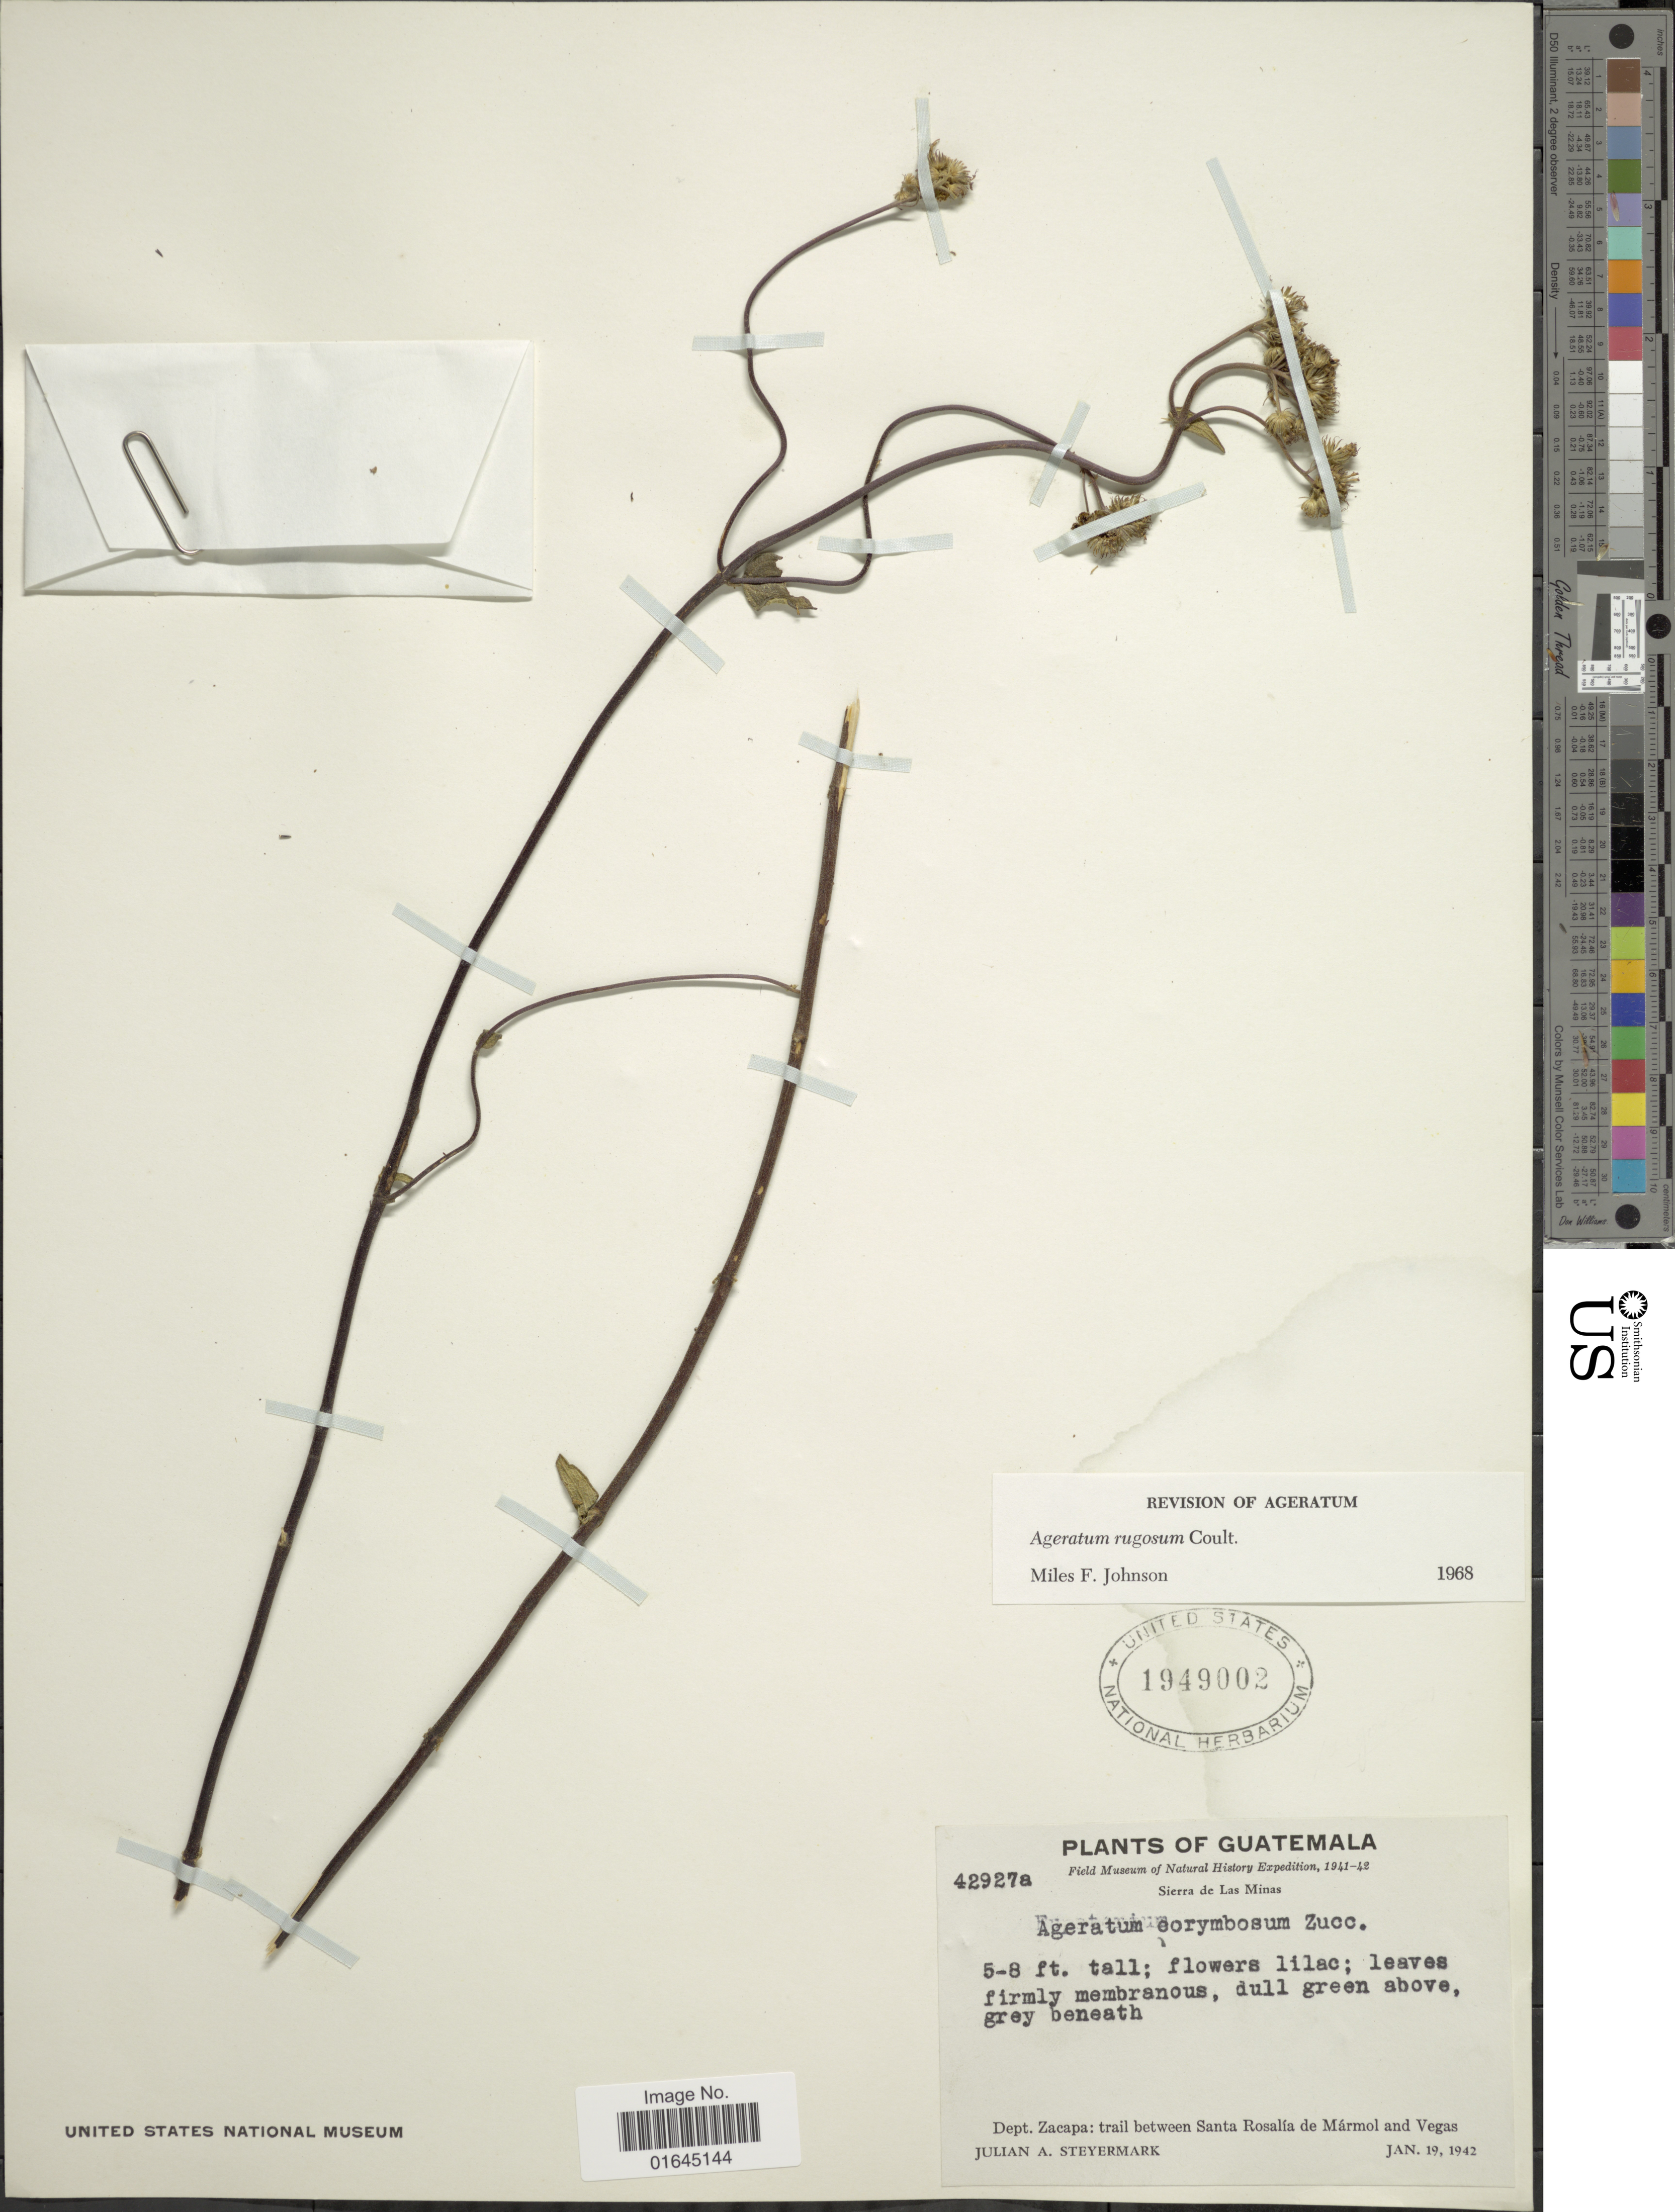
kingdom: Plantae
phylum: Tracheophyta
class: Magnoliopsida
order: Asterales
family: Asteraceae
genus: Ageratum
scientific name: Ageratum rugosum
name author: J.M. Coult.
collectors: J. Steyermark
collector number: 42927a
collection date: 1942-01-19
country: Guatemala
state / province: Zacapa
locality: Sierra de Las Minas, Dept. Zacapa: trail between Santa Rosalía de M;armol and Vegas.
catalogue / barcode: US 1949002